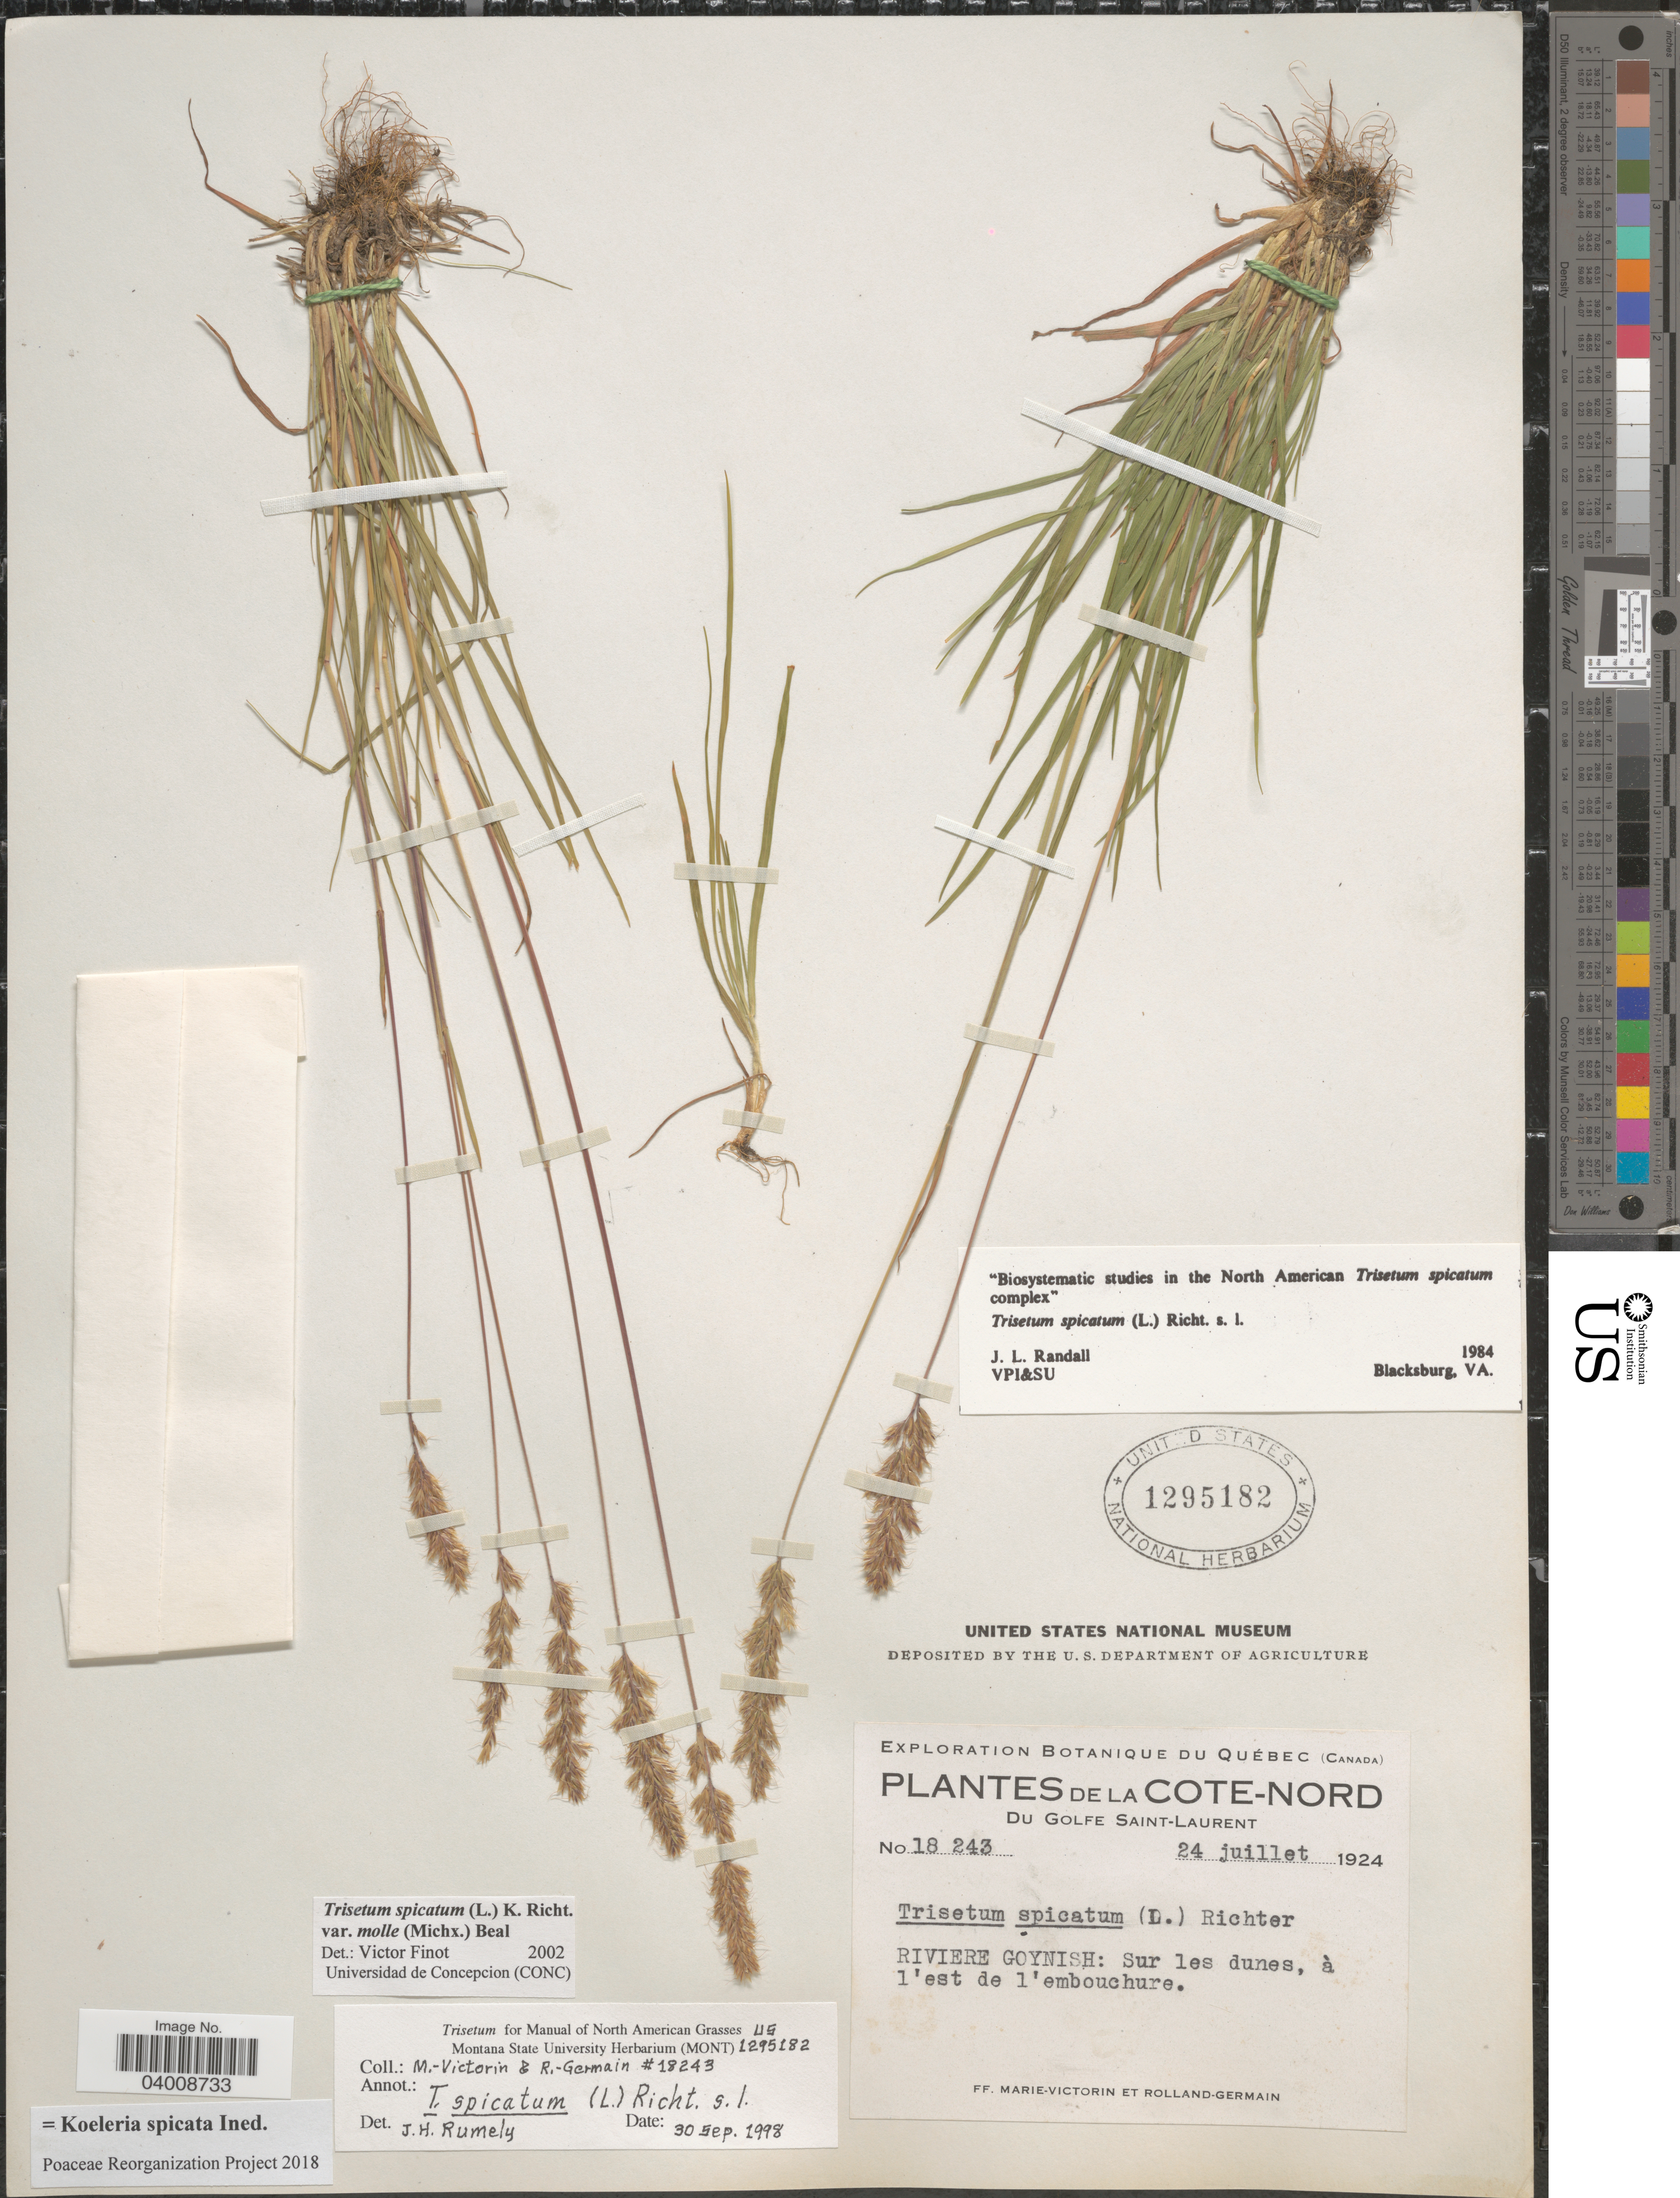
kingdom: Plantae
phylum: Tracheophyta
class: Liliopsida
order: Poales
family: Poaceae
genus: Koeleria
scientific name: Koeleria spicata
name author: (L.) Barberá et al.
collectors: F. Marie-Victorin & Rolland-Germain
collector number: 18243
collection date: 1924-07-24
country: Canada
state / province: Quebec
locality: La Cote-Nord du Golfe Saint-Laurent. Riviere Goynish: Sur les dunes, à l'est de l'embouchure.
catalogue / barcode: US 1295182